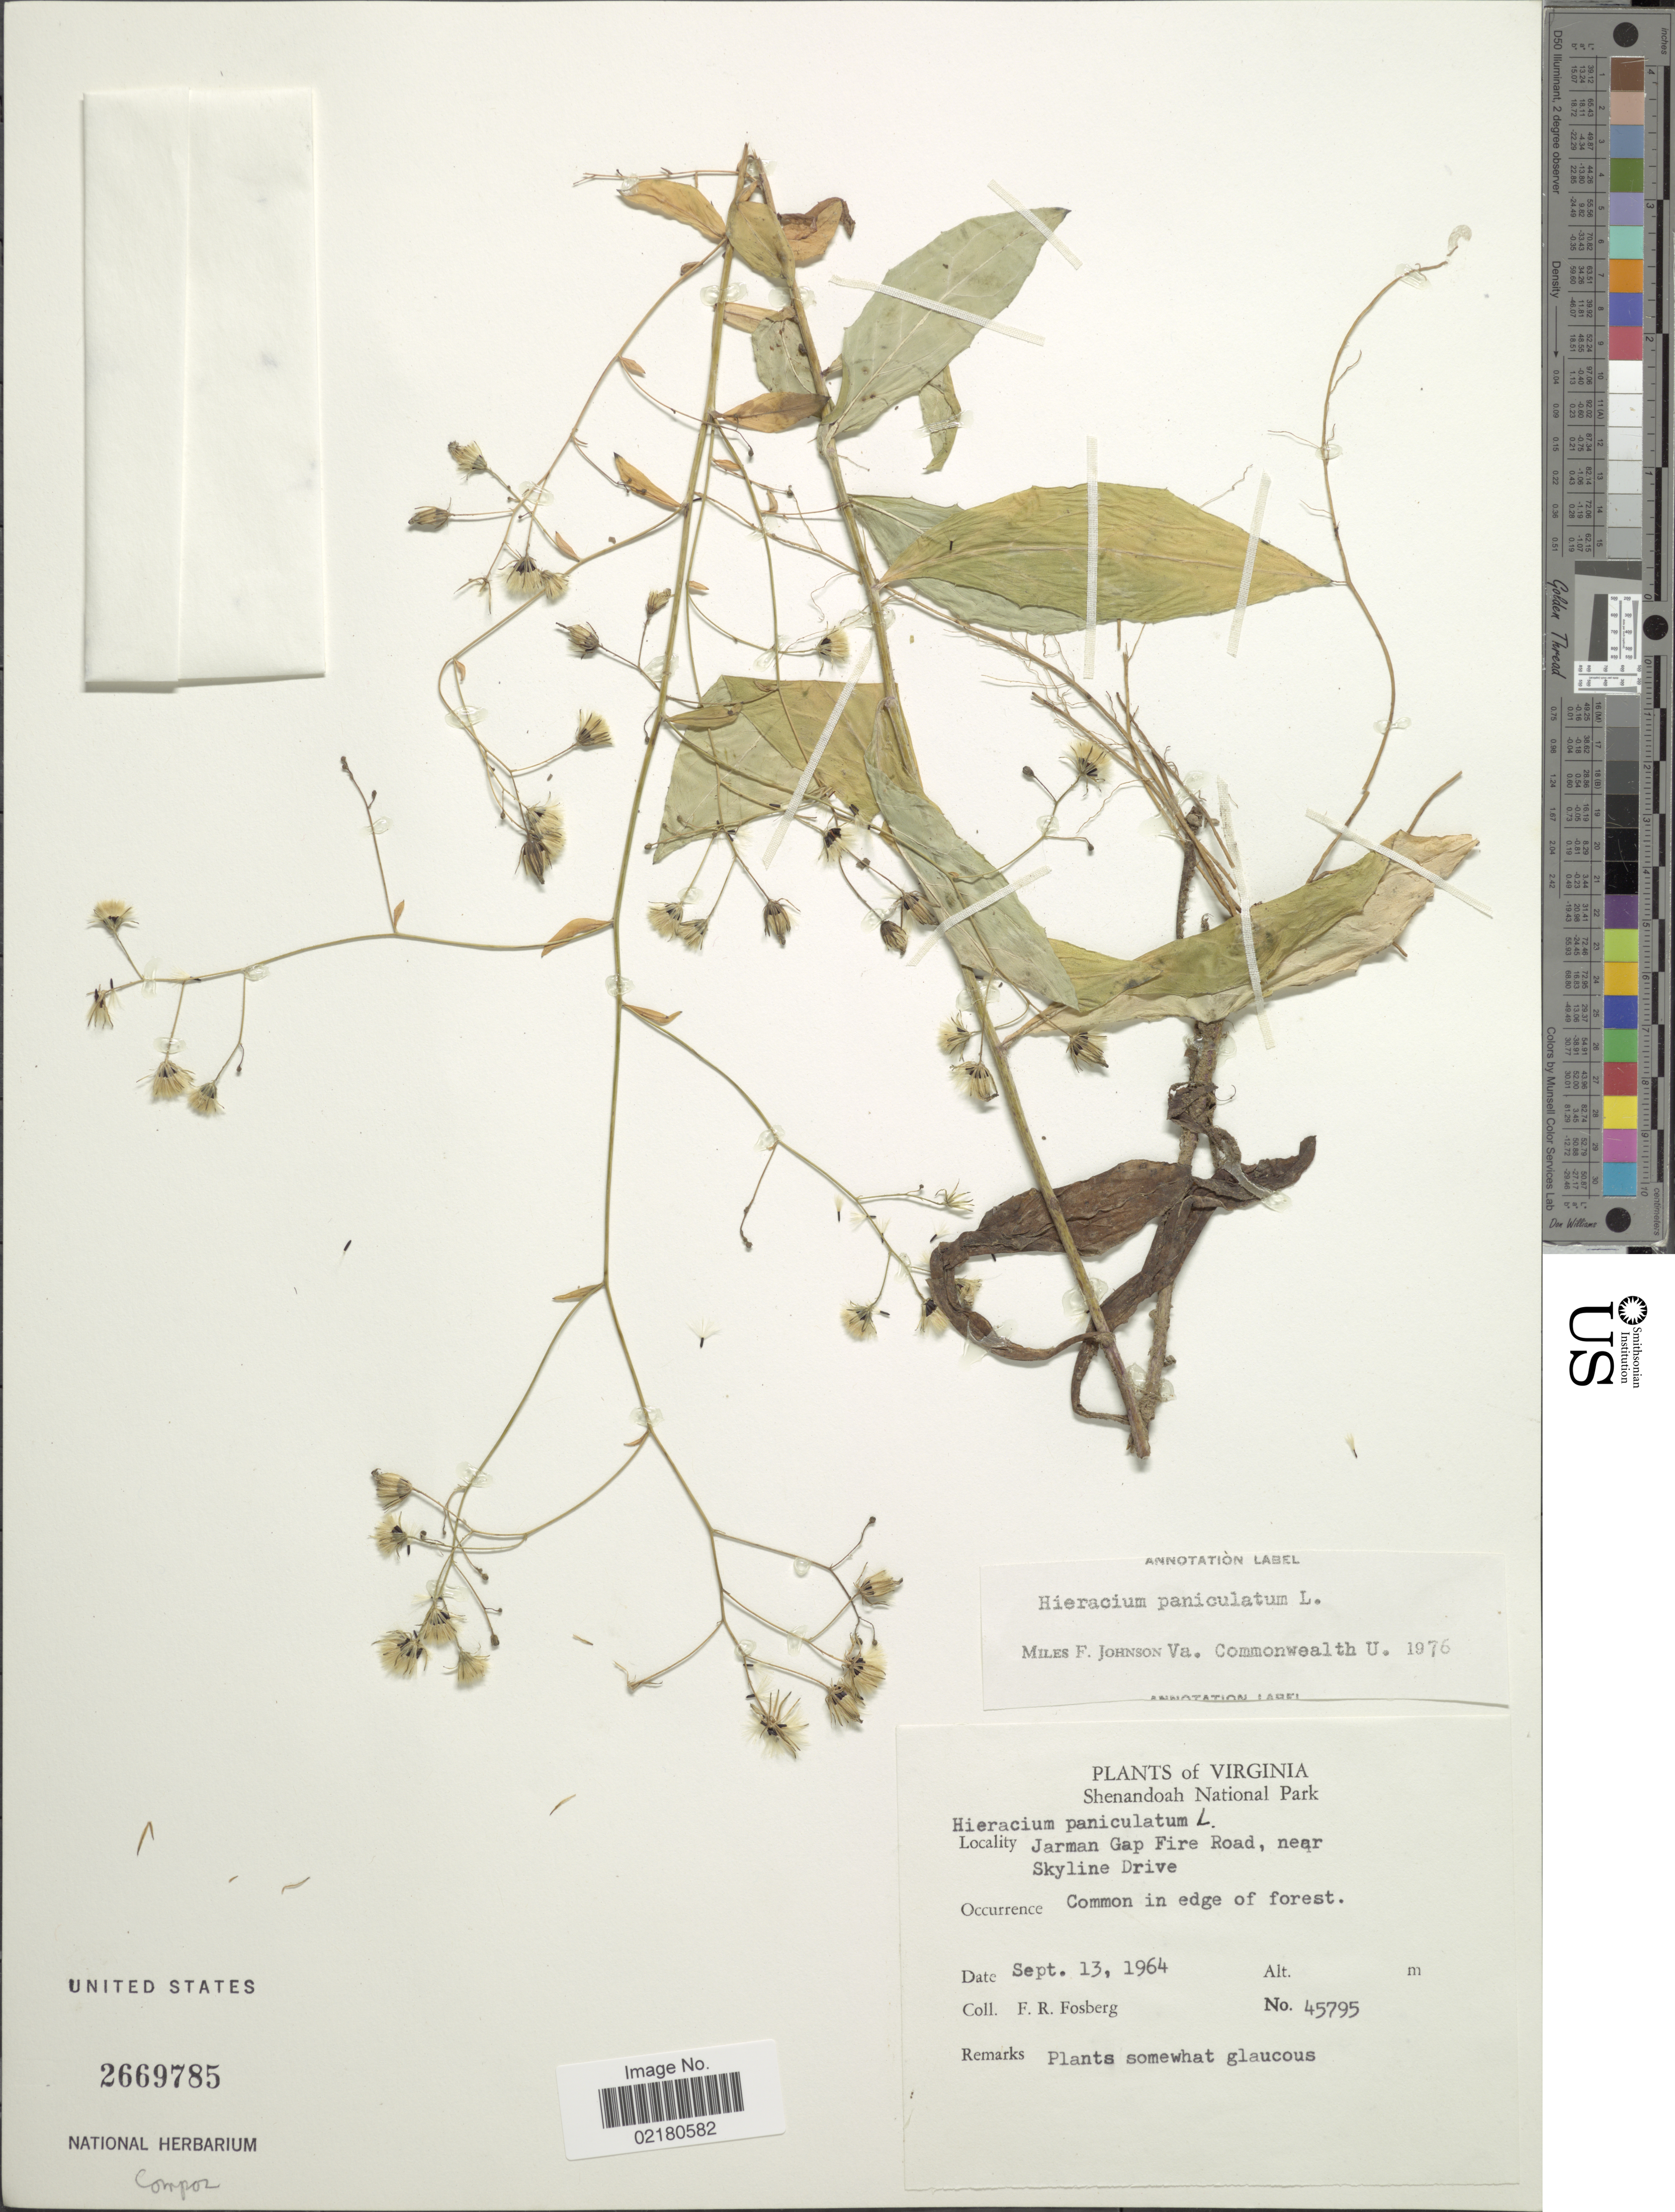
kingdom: Plantae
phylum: Tracheophyta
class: Magnoliopsida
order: Asterales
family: Asteraceae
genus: Hieracium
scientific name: Hieracium paniculatum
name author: L.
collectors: F. R. Fosberg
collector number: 45795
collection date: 1964-09-13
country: United States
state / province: Virginia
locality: Shenandoah National Park: Jarman Gap Fire Road, near Skyline Drive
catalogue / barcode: US 2669785